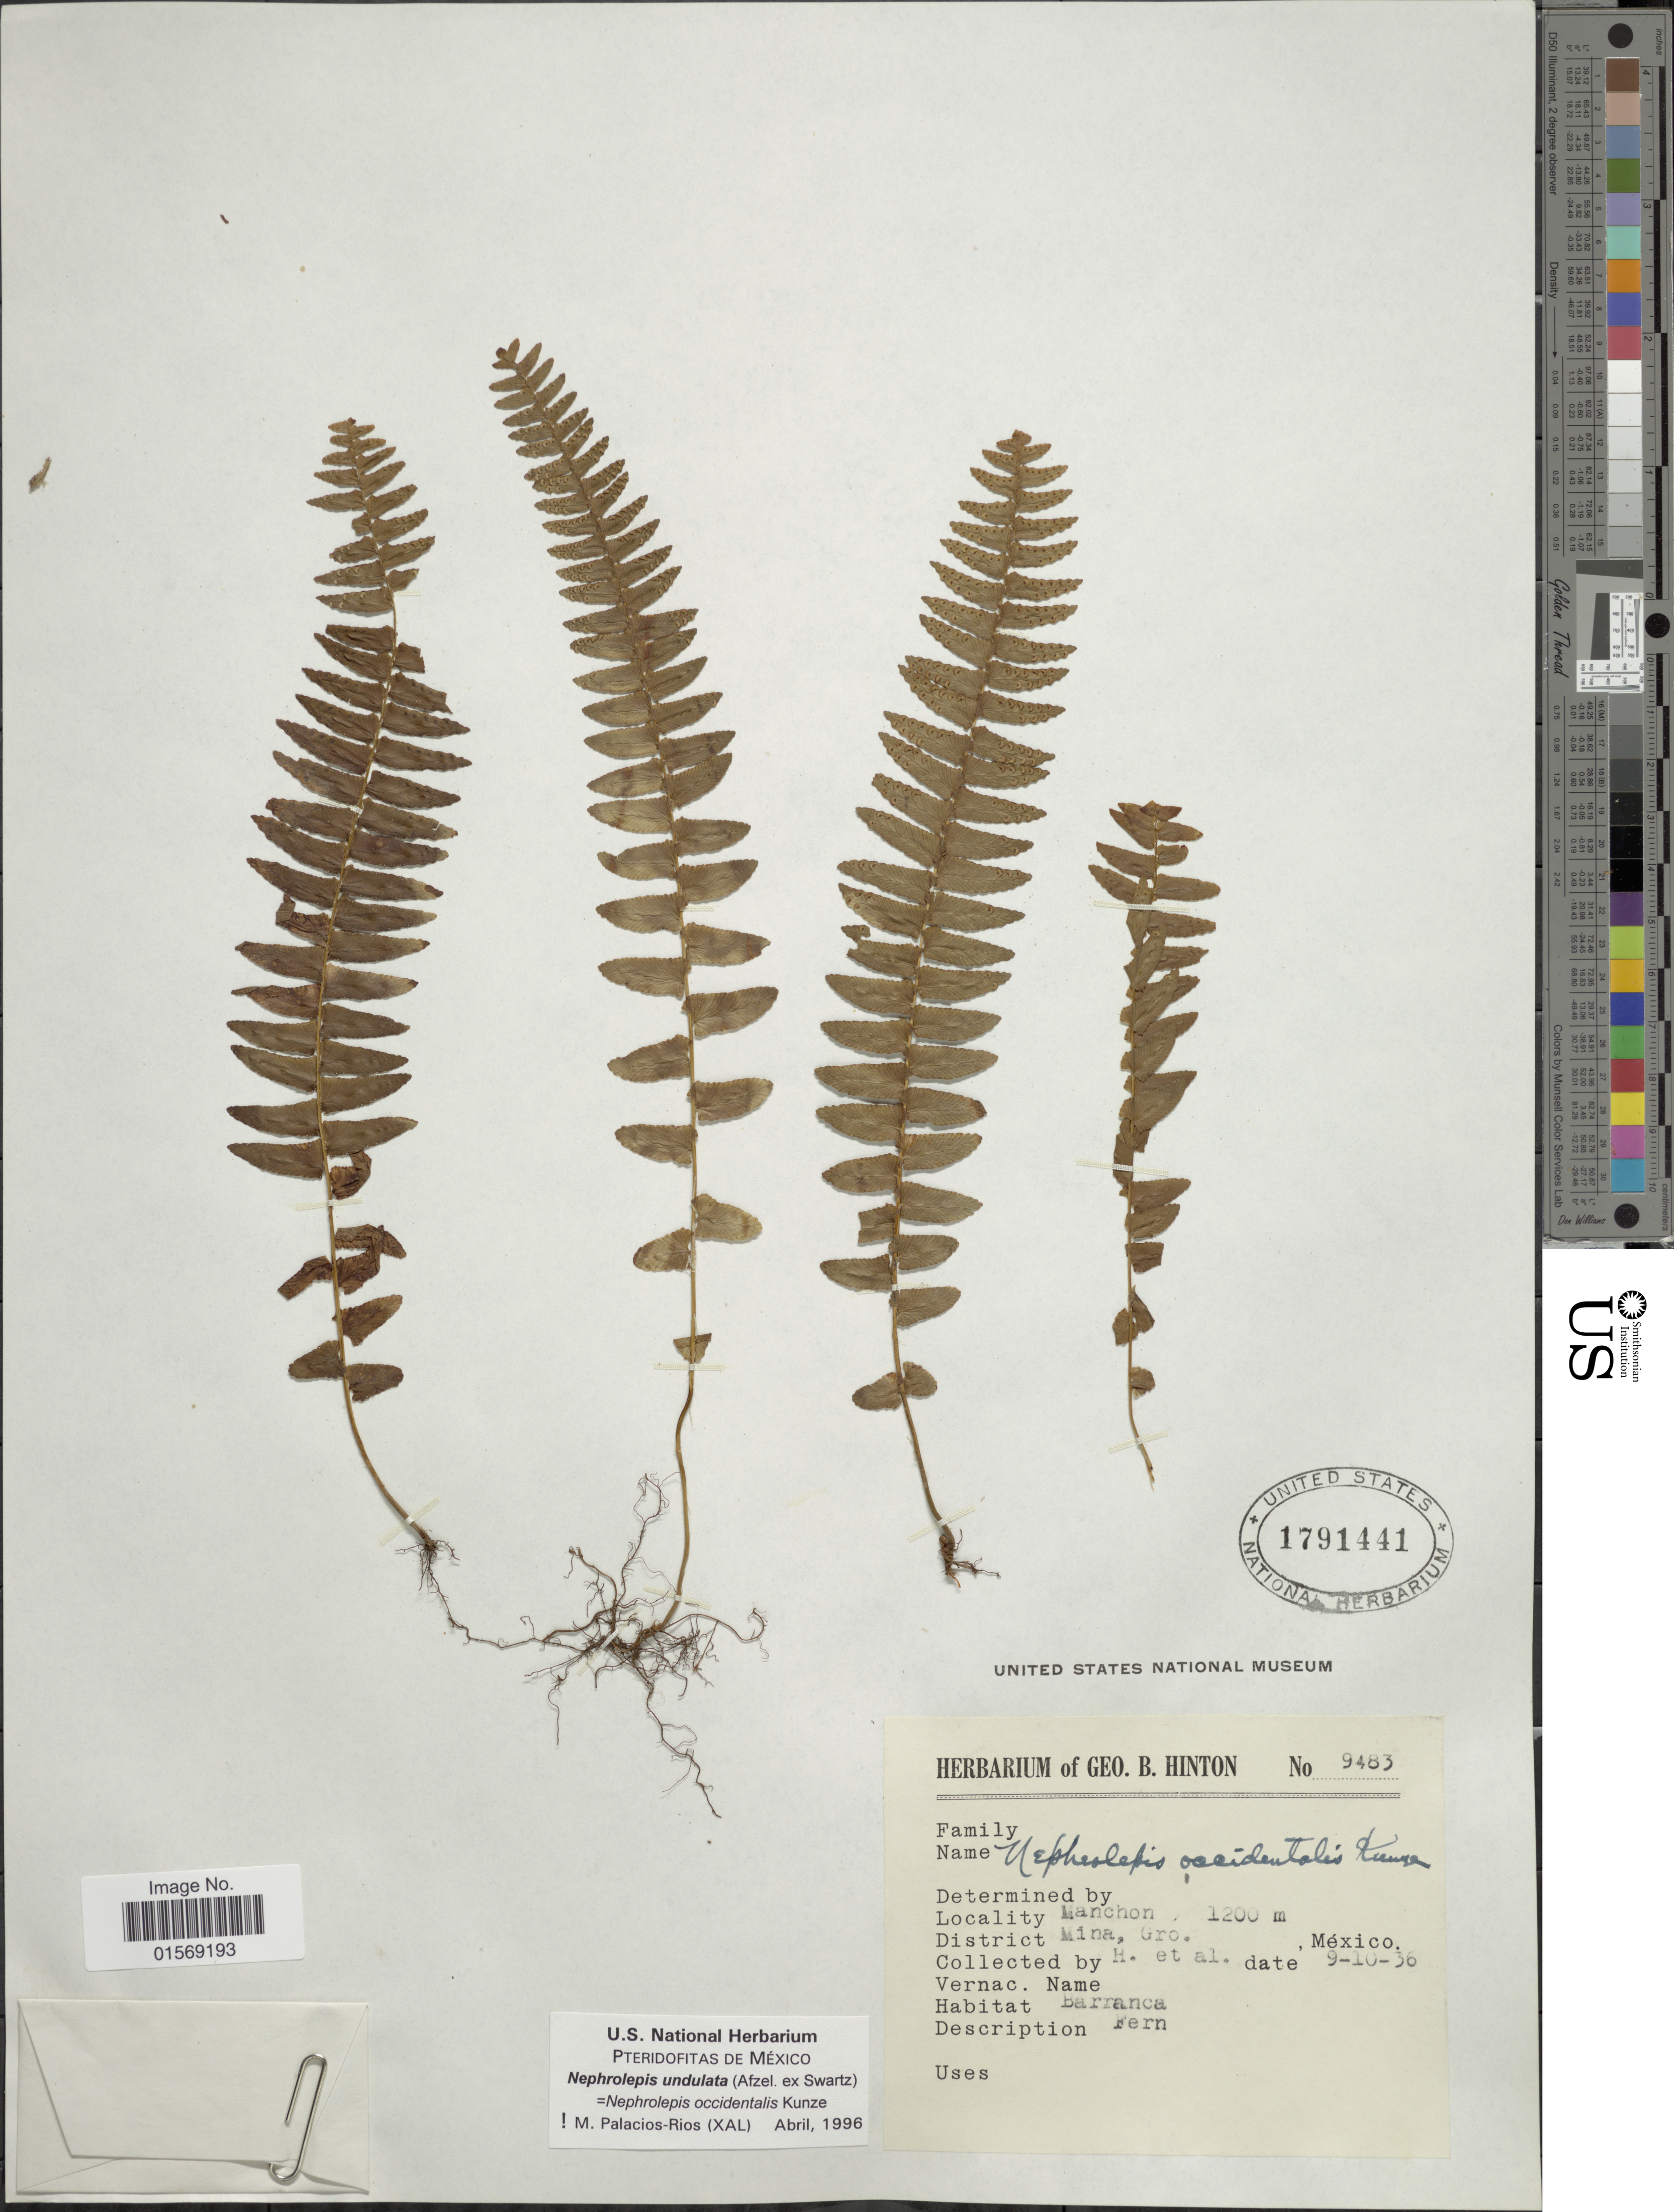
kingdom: Plantae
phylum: Tracheophyta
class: Polypodiopsida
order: Polypodiales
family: Nephrolepidaceae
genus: Nephrolepis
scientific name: Nephrolepis undulata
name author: J. Sm.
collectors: G. B. Hinton & et al.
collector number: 9483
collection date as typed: Transcribed d/m/y: 10/9/36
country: Mexico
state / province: Guerrero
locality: Manchon, District Mina, Gro. Mexico.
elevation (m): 1200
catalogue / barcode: US 17914441